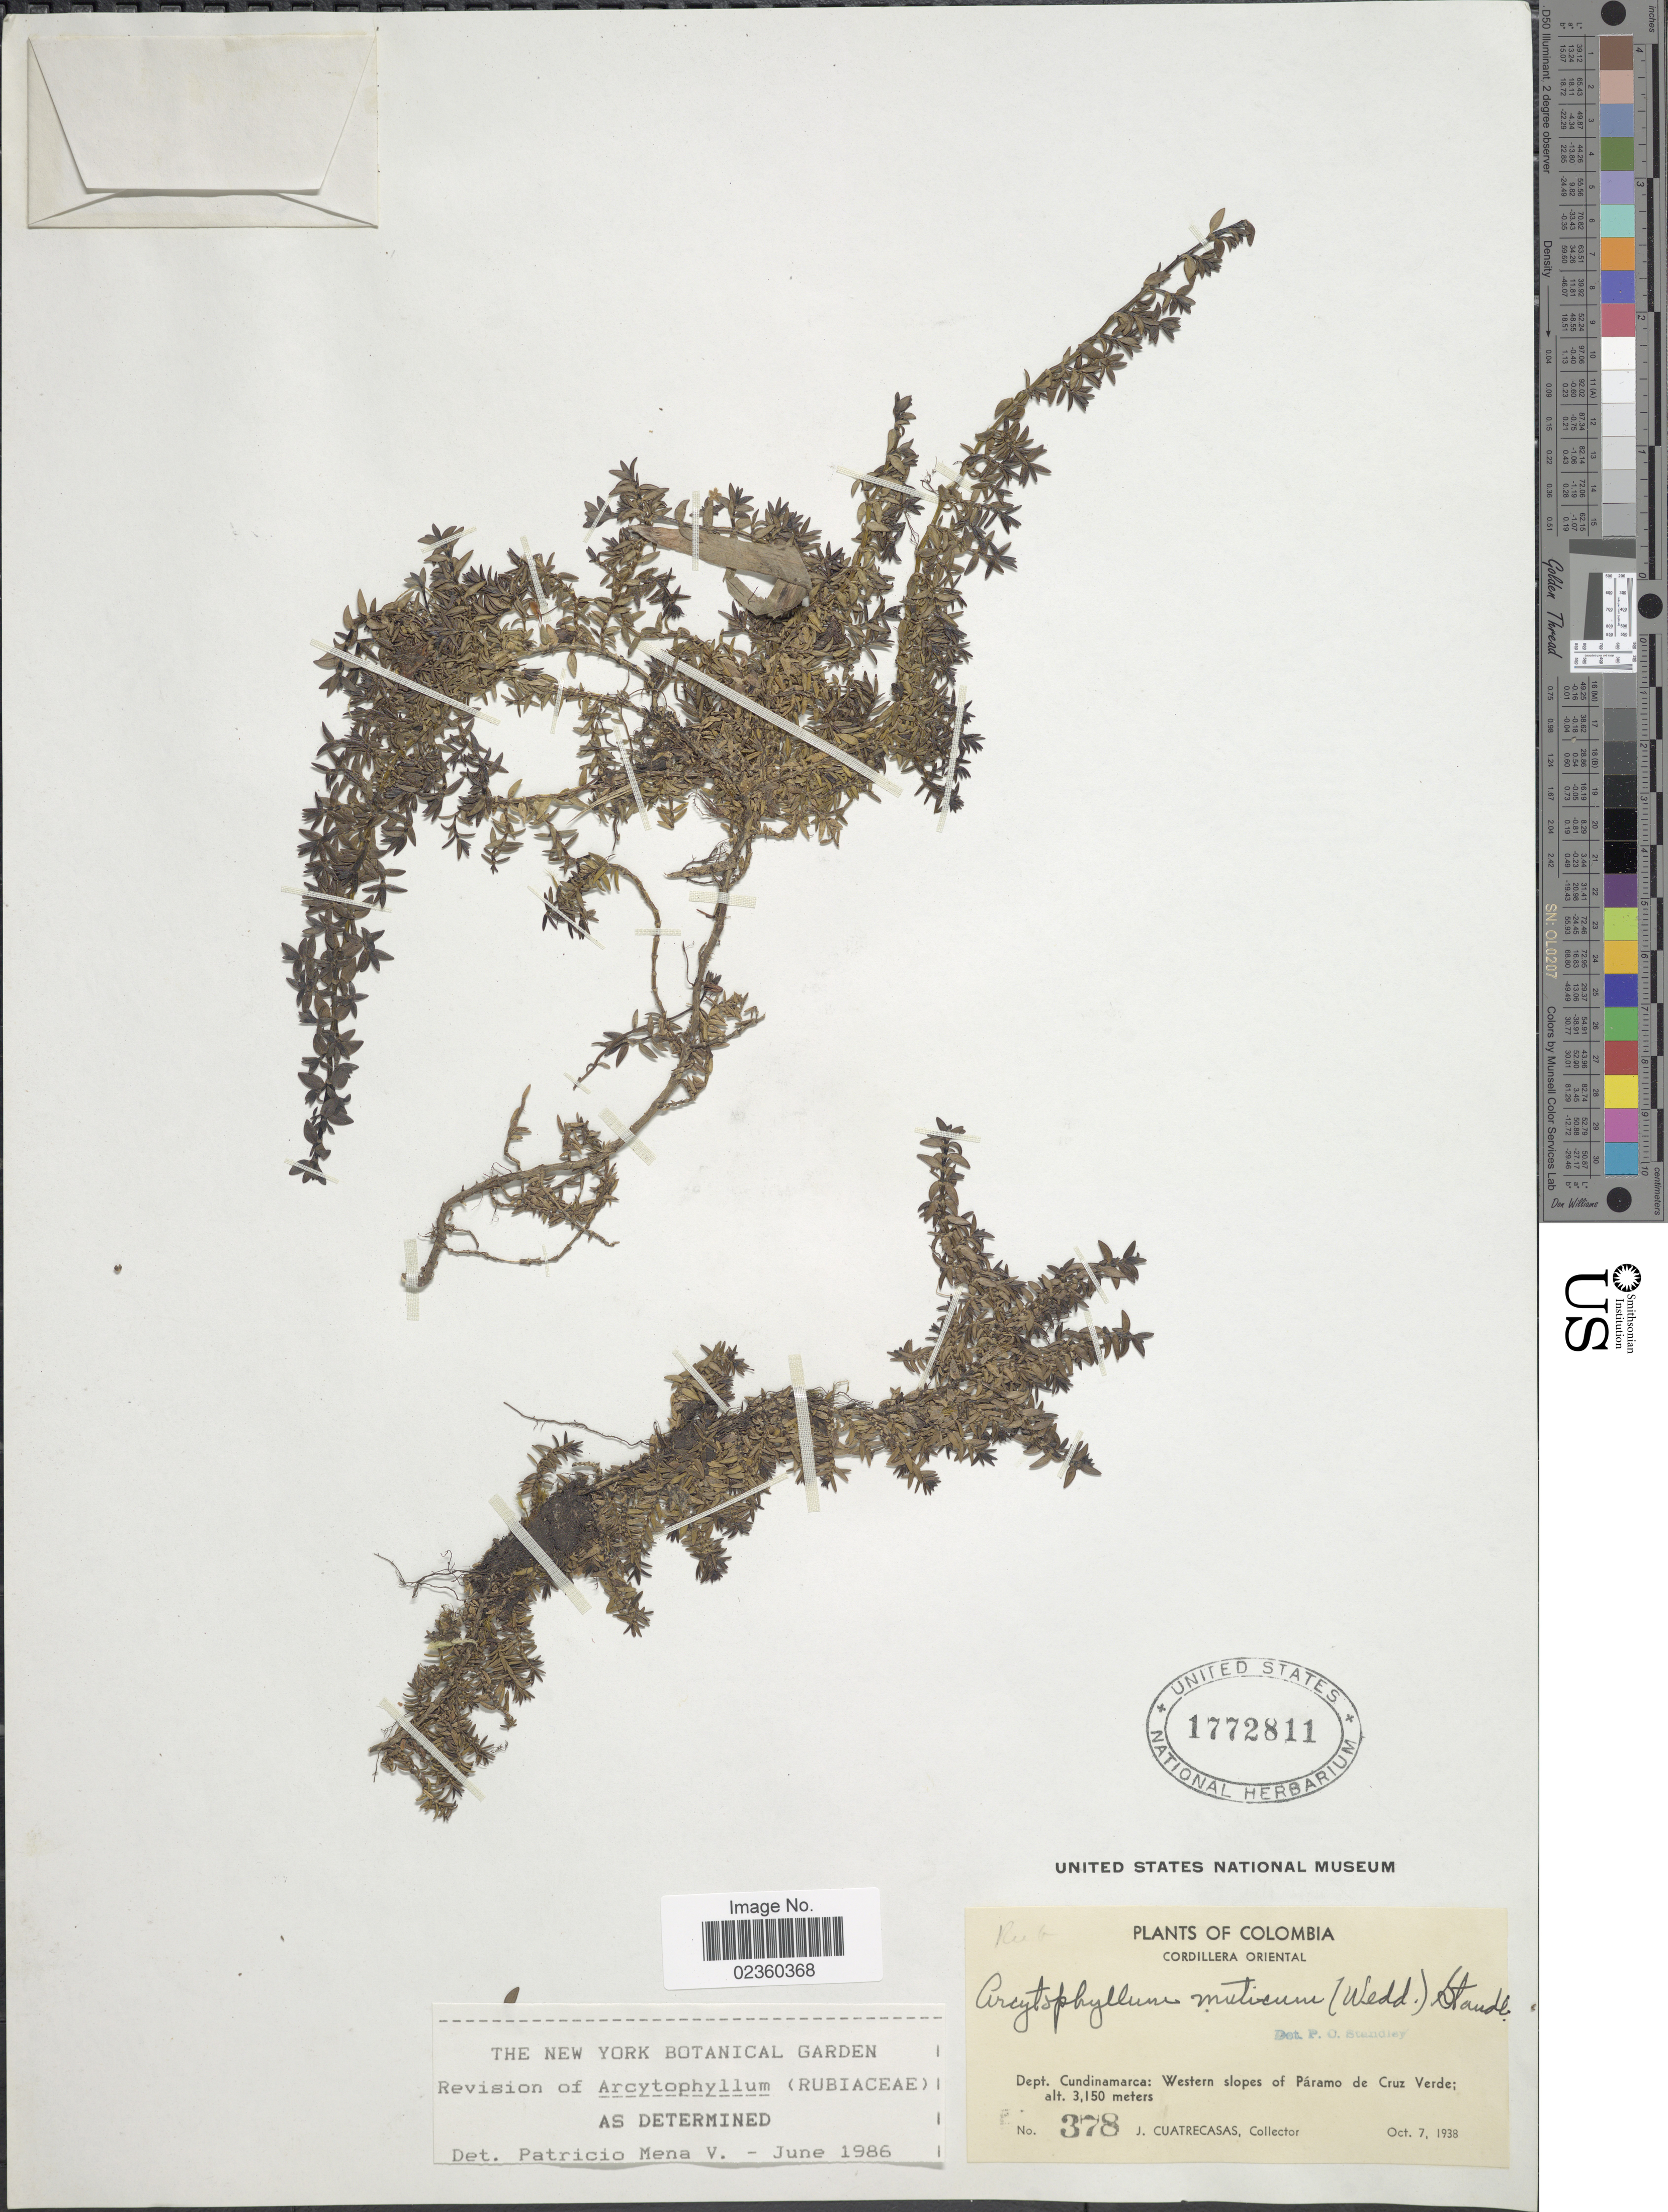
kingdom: Plantae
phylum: Tracheophyta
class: Magnoliopsida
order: Gentianales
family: Rubiaceae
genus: Arcytophyllum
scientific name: Arcytophyllum muticum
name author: (Wedd.) Standl.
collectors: J. Cuatrecasas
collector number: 378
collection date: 1938-10-07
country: Colombia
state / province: Cundinamarca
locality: Cordillera Oriental, Western slopes of Páramo de Cruz Verde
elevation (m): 3150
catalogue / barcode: US 1772811